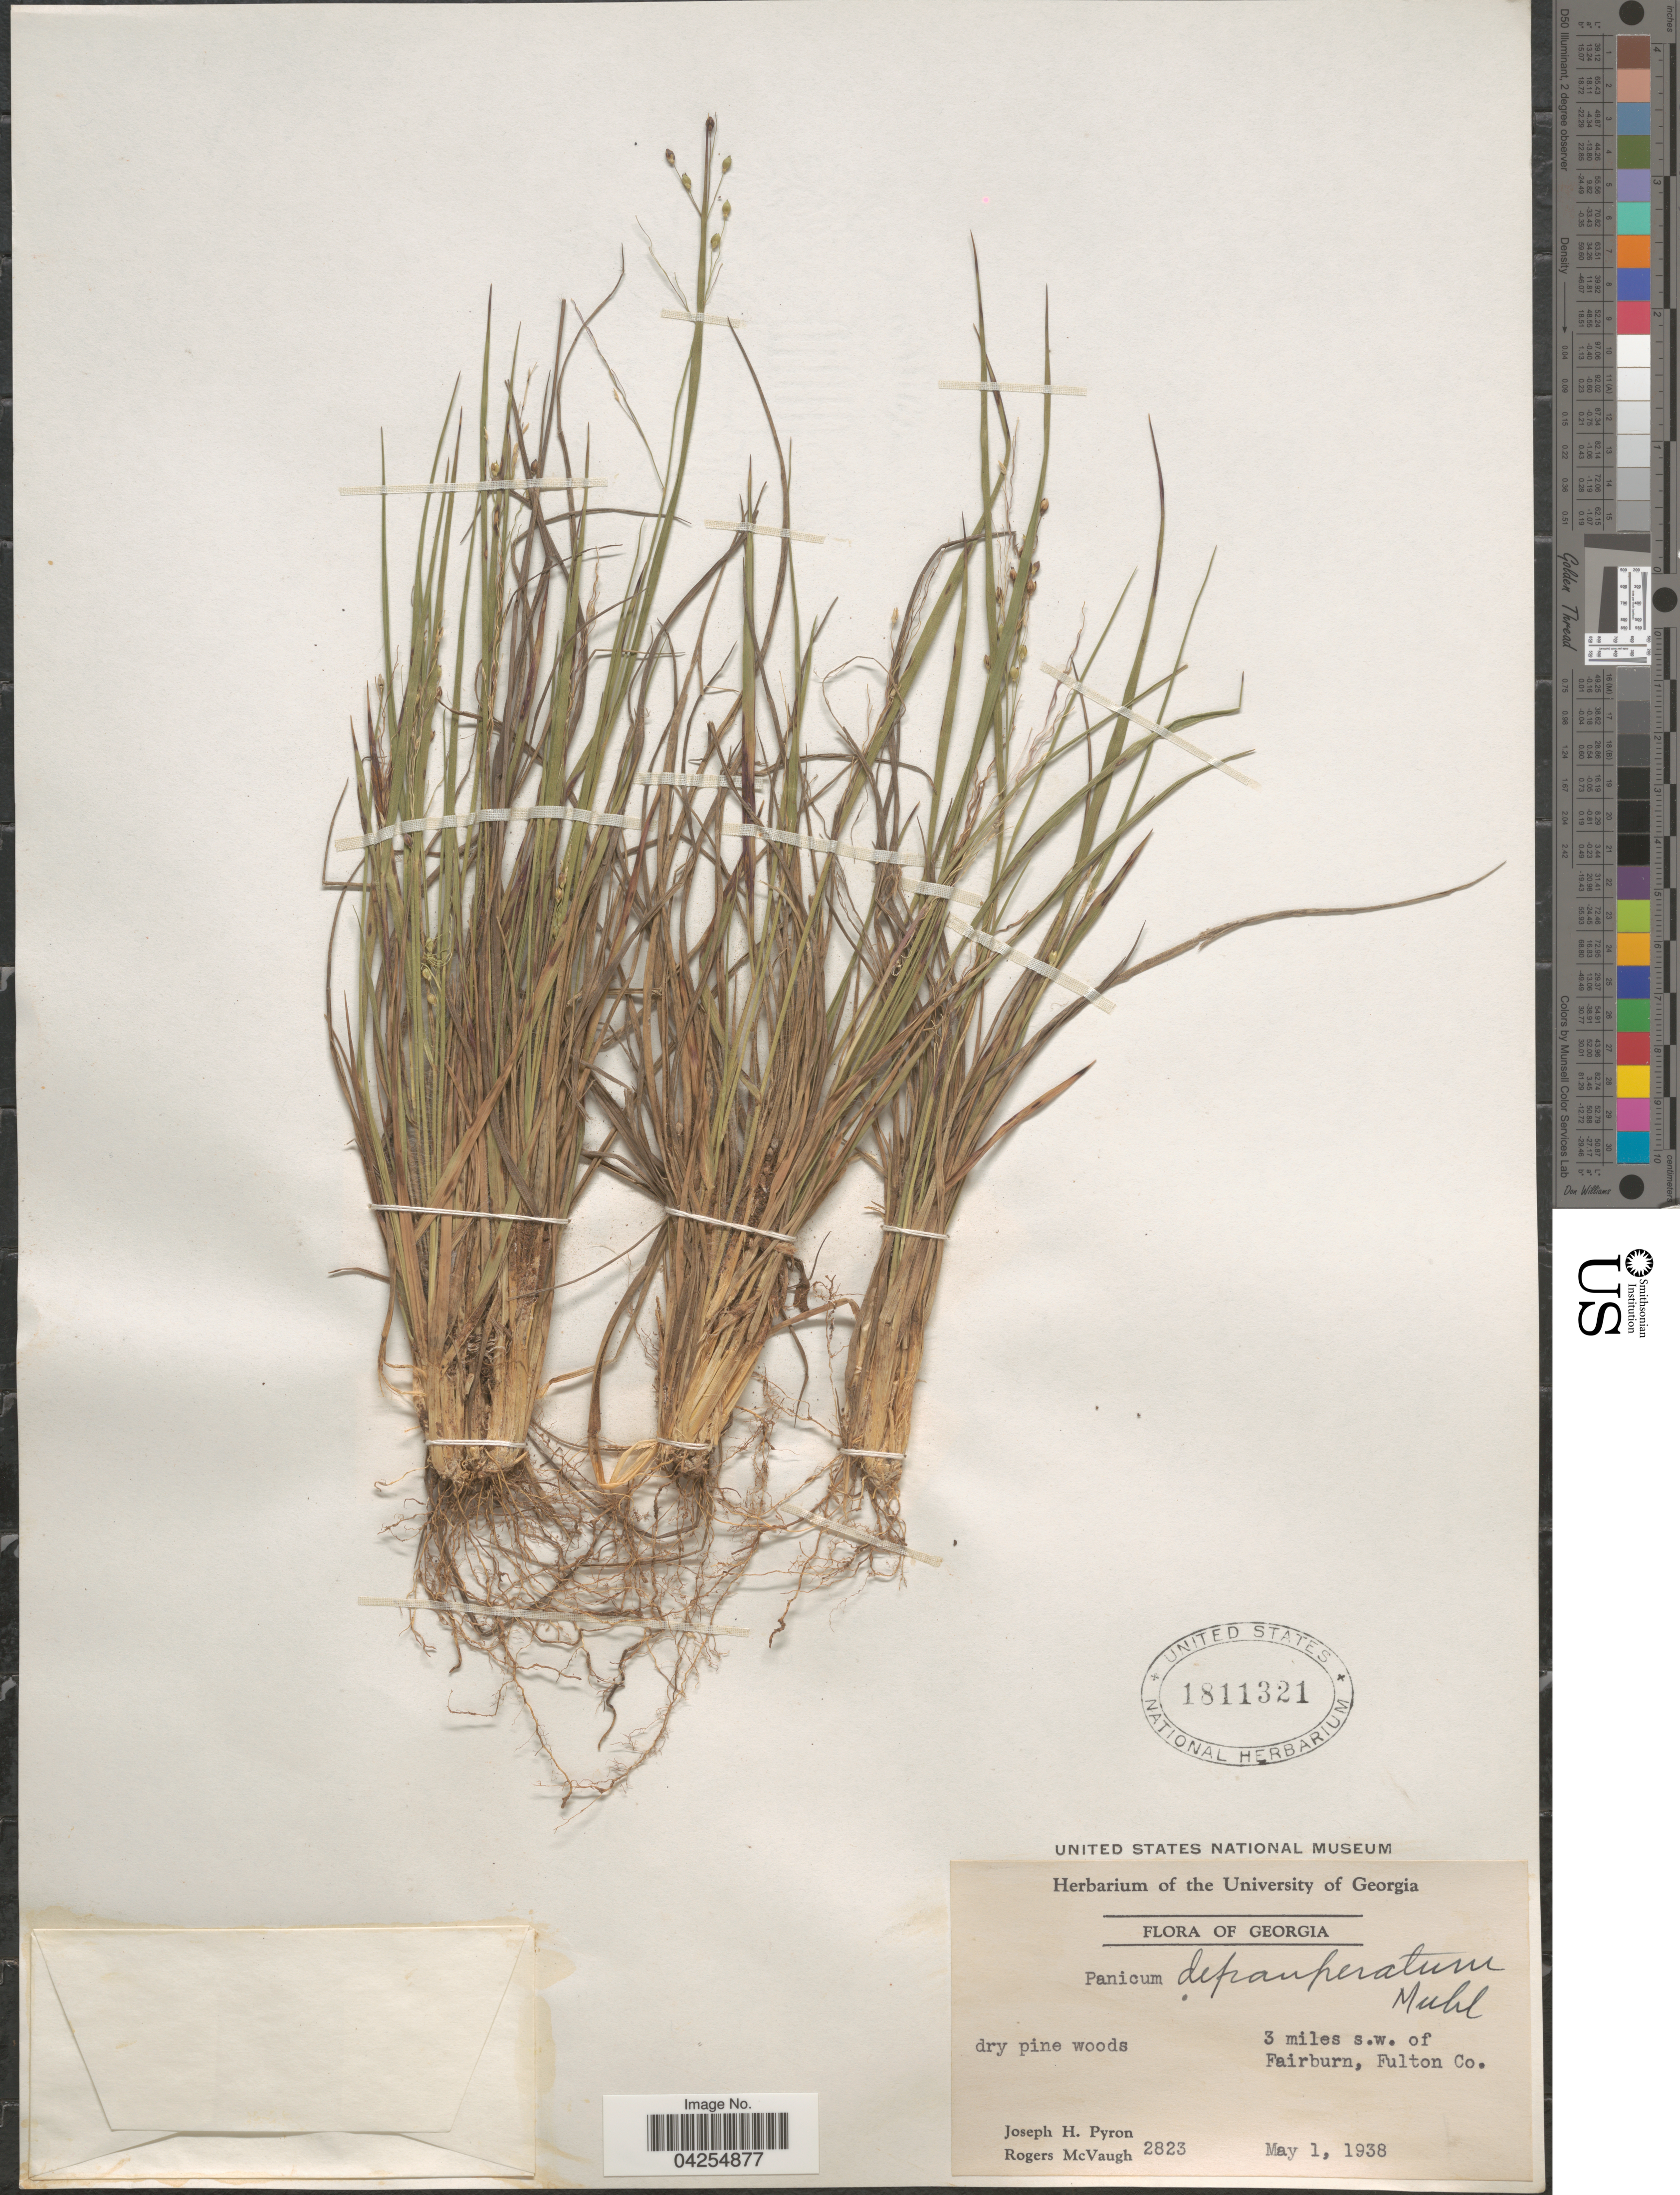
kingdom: Plantae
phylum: Tracheophyta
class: Liliopsida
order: Poales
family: Poaceae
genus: Dichanthelium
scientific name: Dichanthelium depauperatum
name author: (Muhl.) Gould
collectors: J. H. Pyron & R. McVaugh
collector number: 2823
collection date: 1938-05-01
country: United States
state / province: Georgia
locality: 3 miles s.w. of Fairburn, Fulton Co.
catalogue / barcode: US 1811321